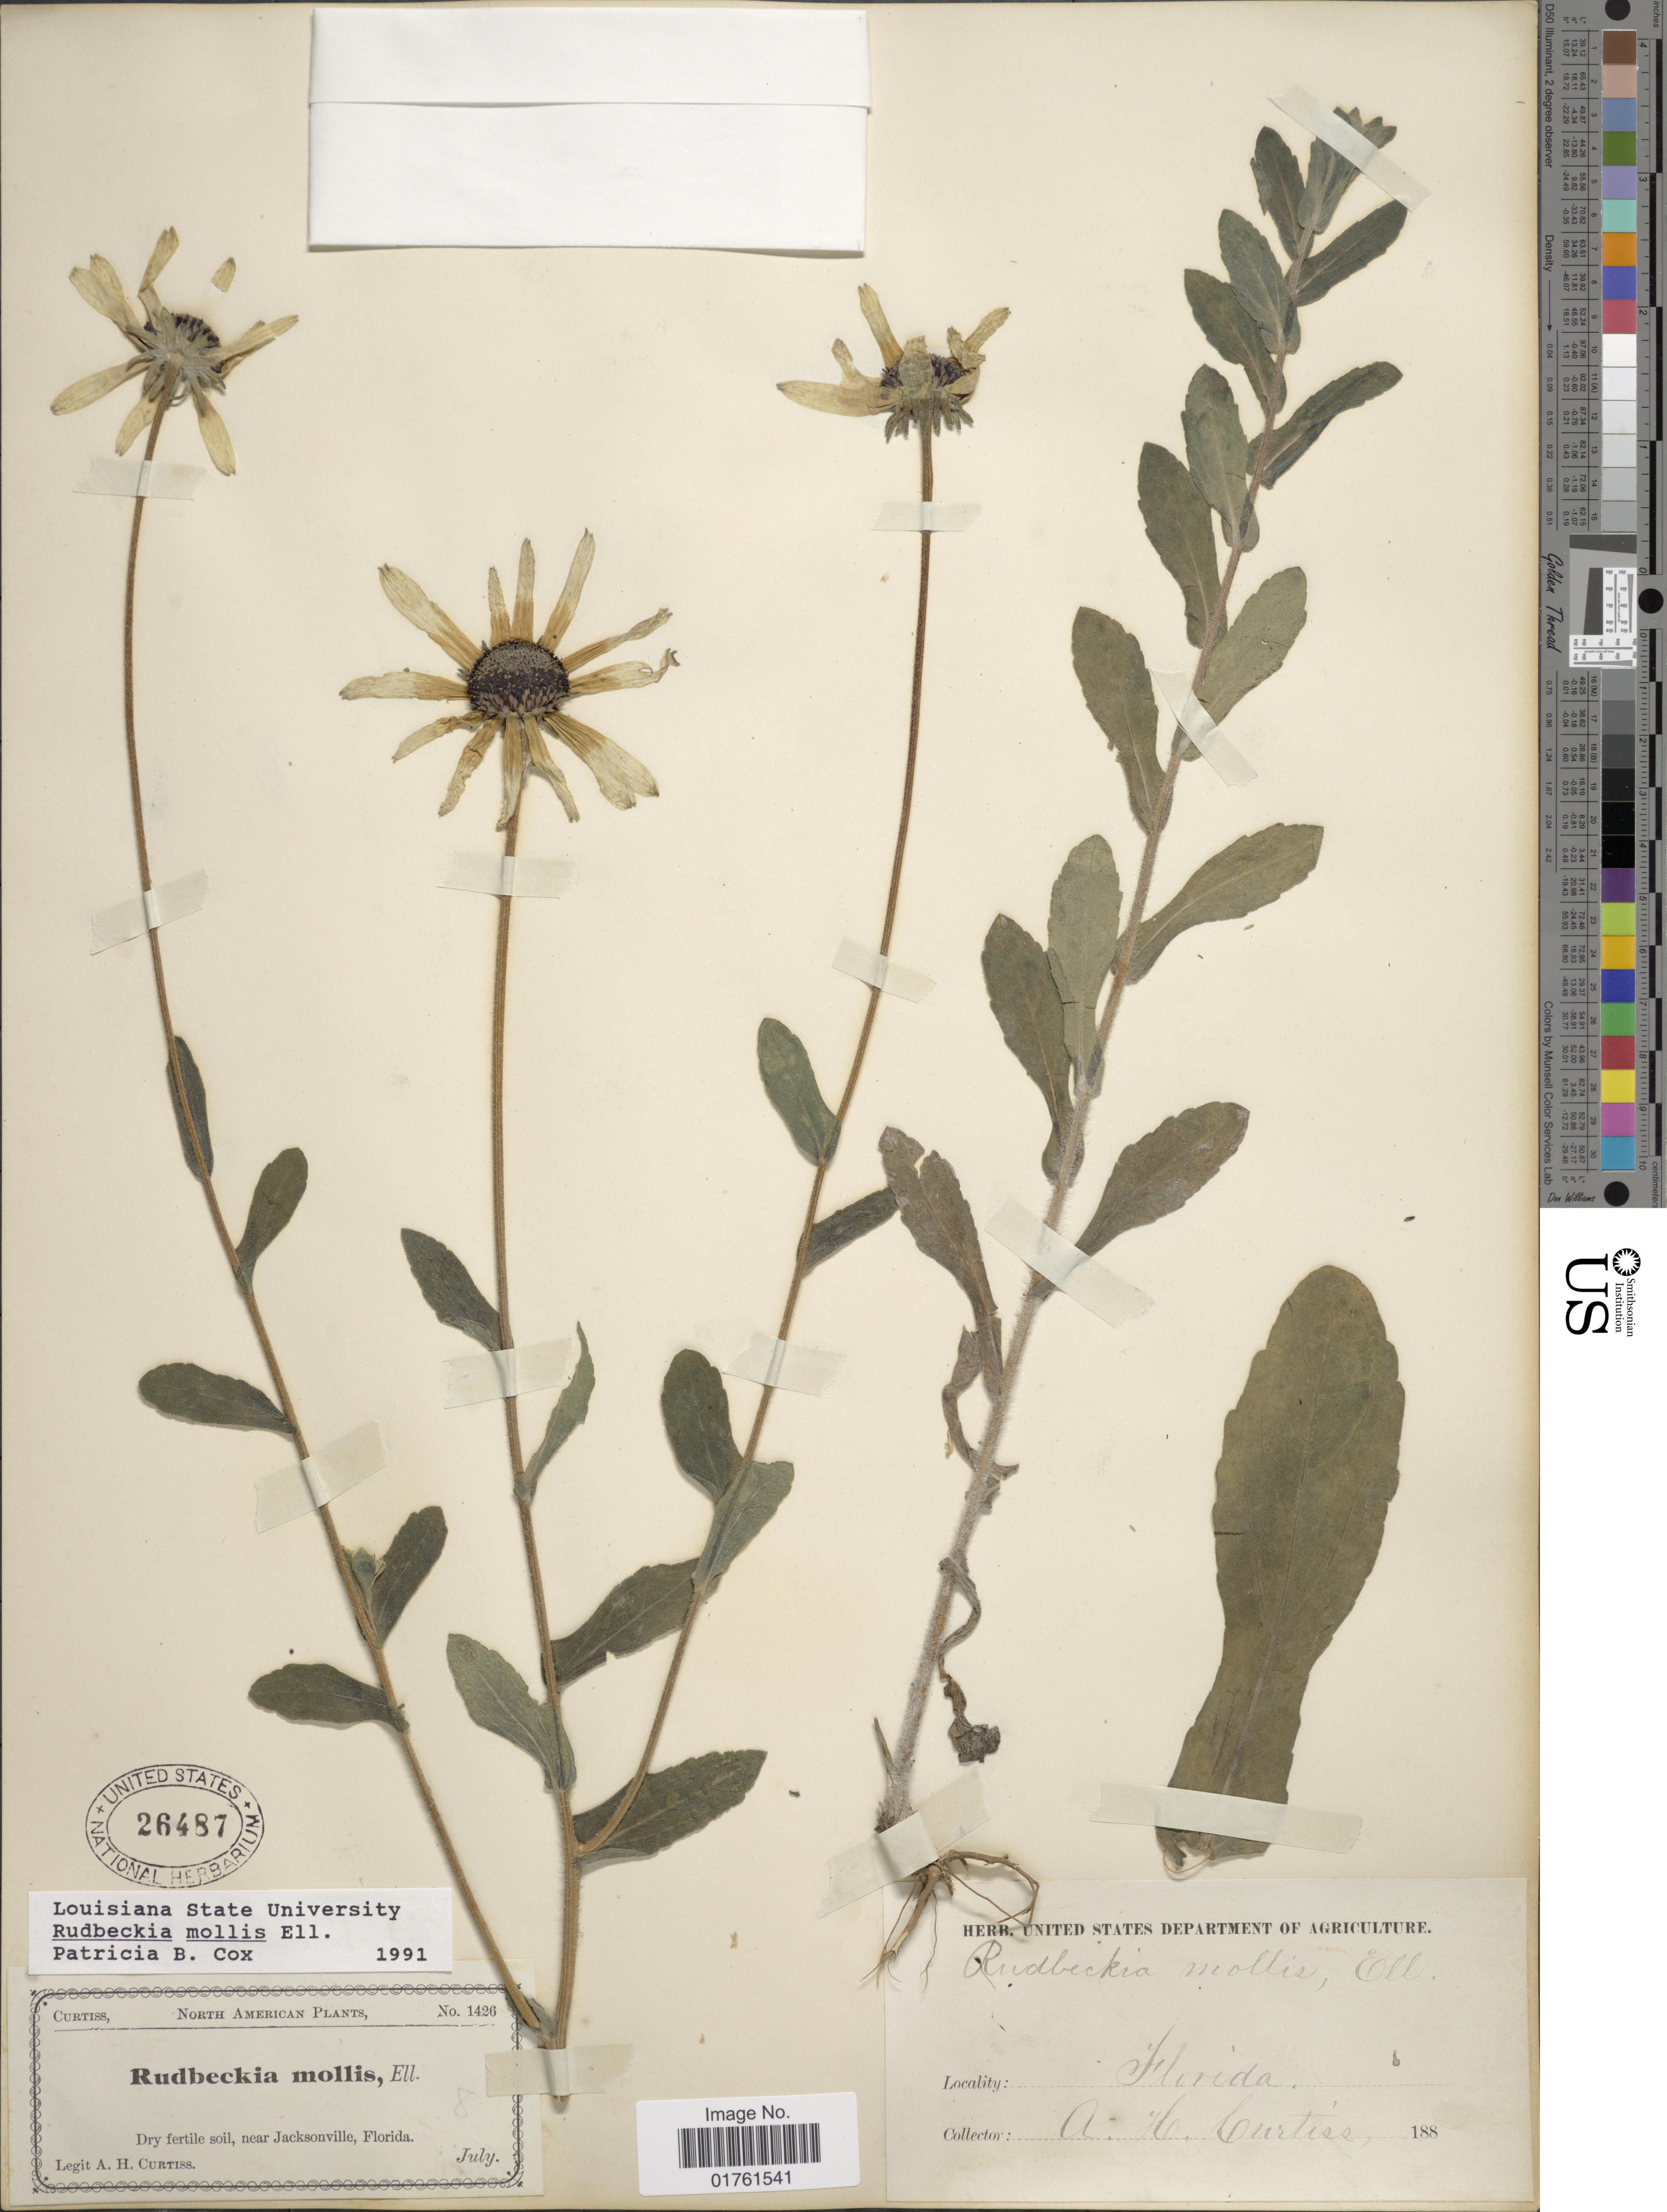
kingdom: Plantae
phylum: Tracheophyta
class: Magnoliopsida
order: Asterales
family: Asteraceae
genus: Rudbeckia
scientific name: Rudbeckia mollis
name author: Elliott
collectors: A. H. Curtiss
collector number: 1426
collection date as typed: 188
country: United States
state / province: Florida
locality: Dry fertile soil, near Jacksonville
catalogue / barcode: US 26487